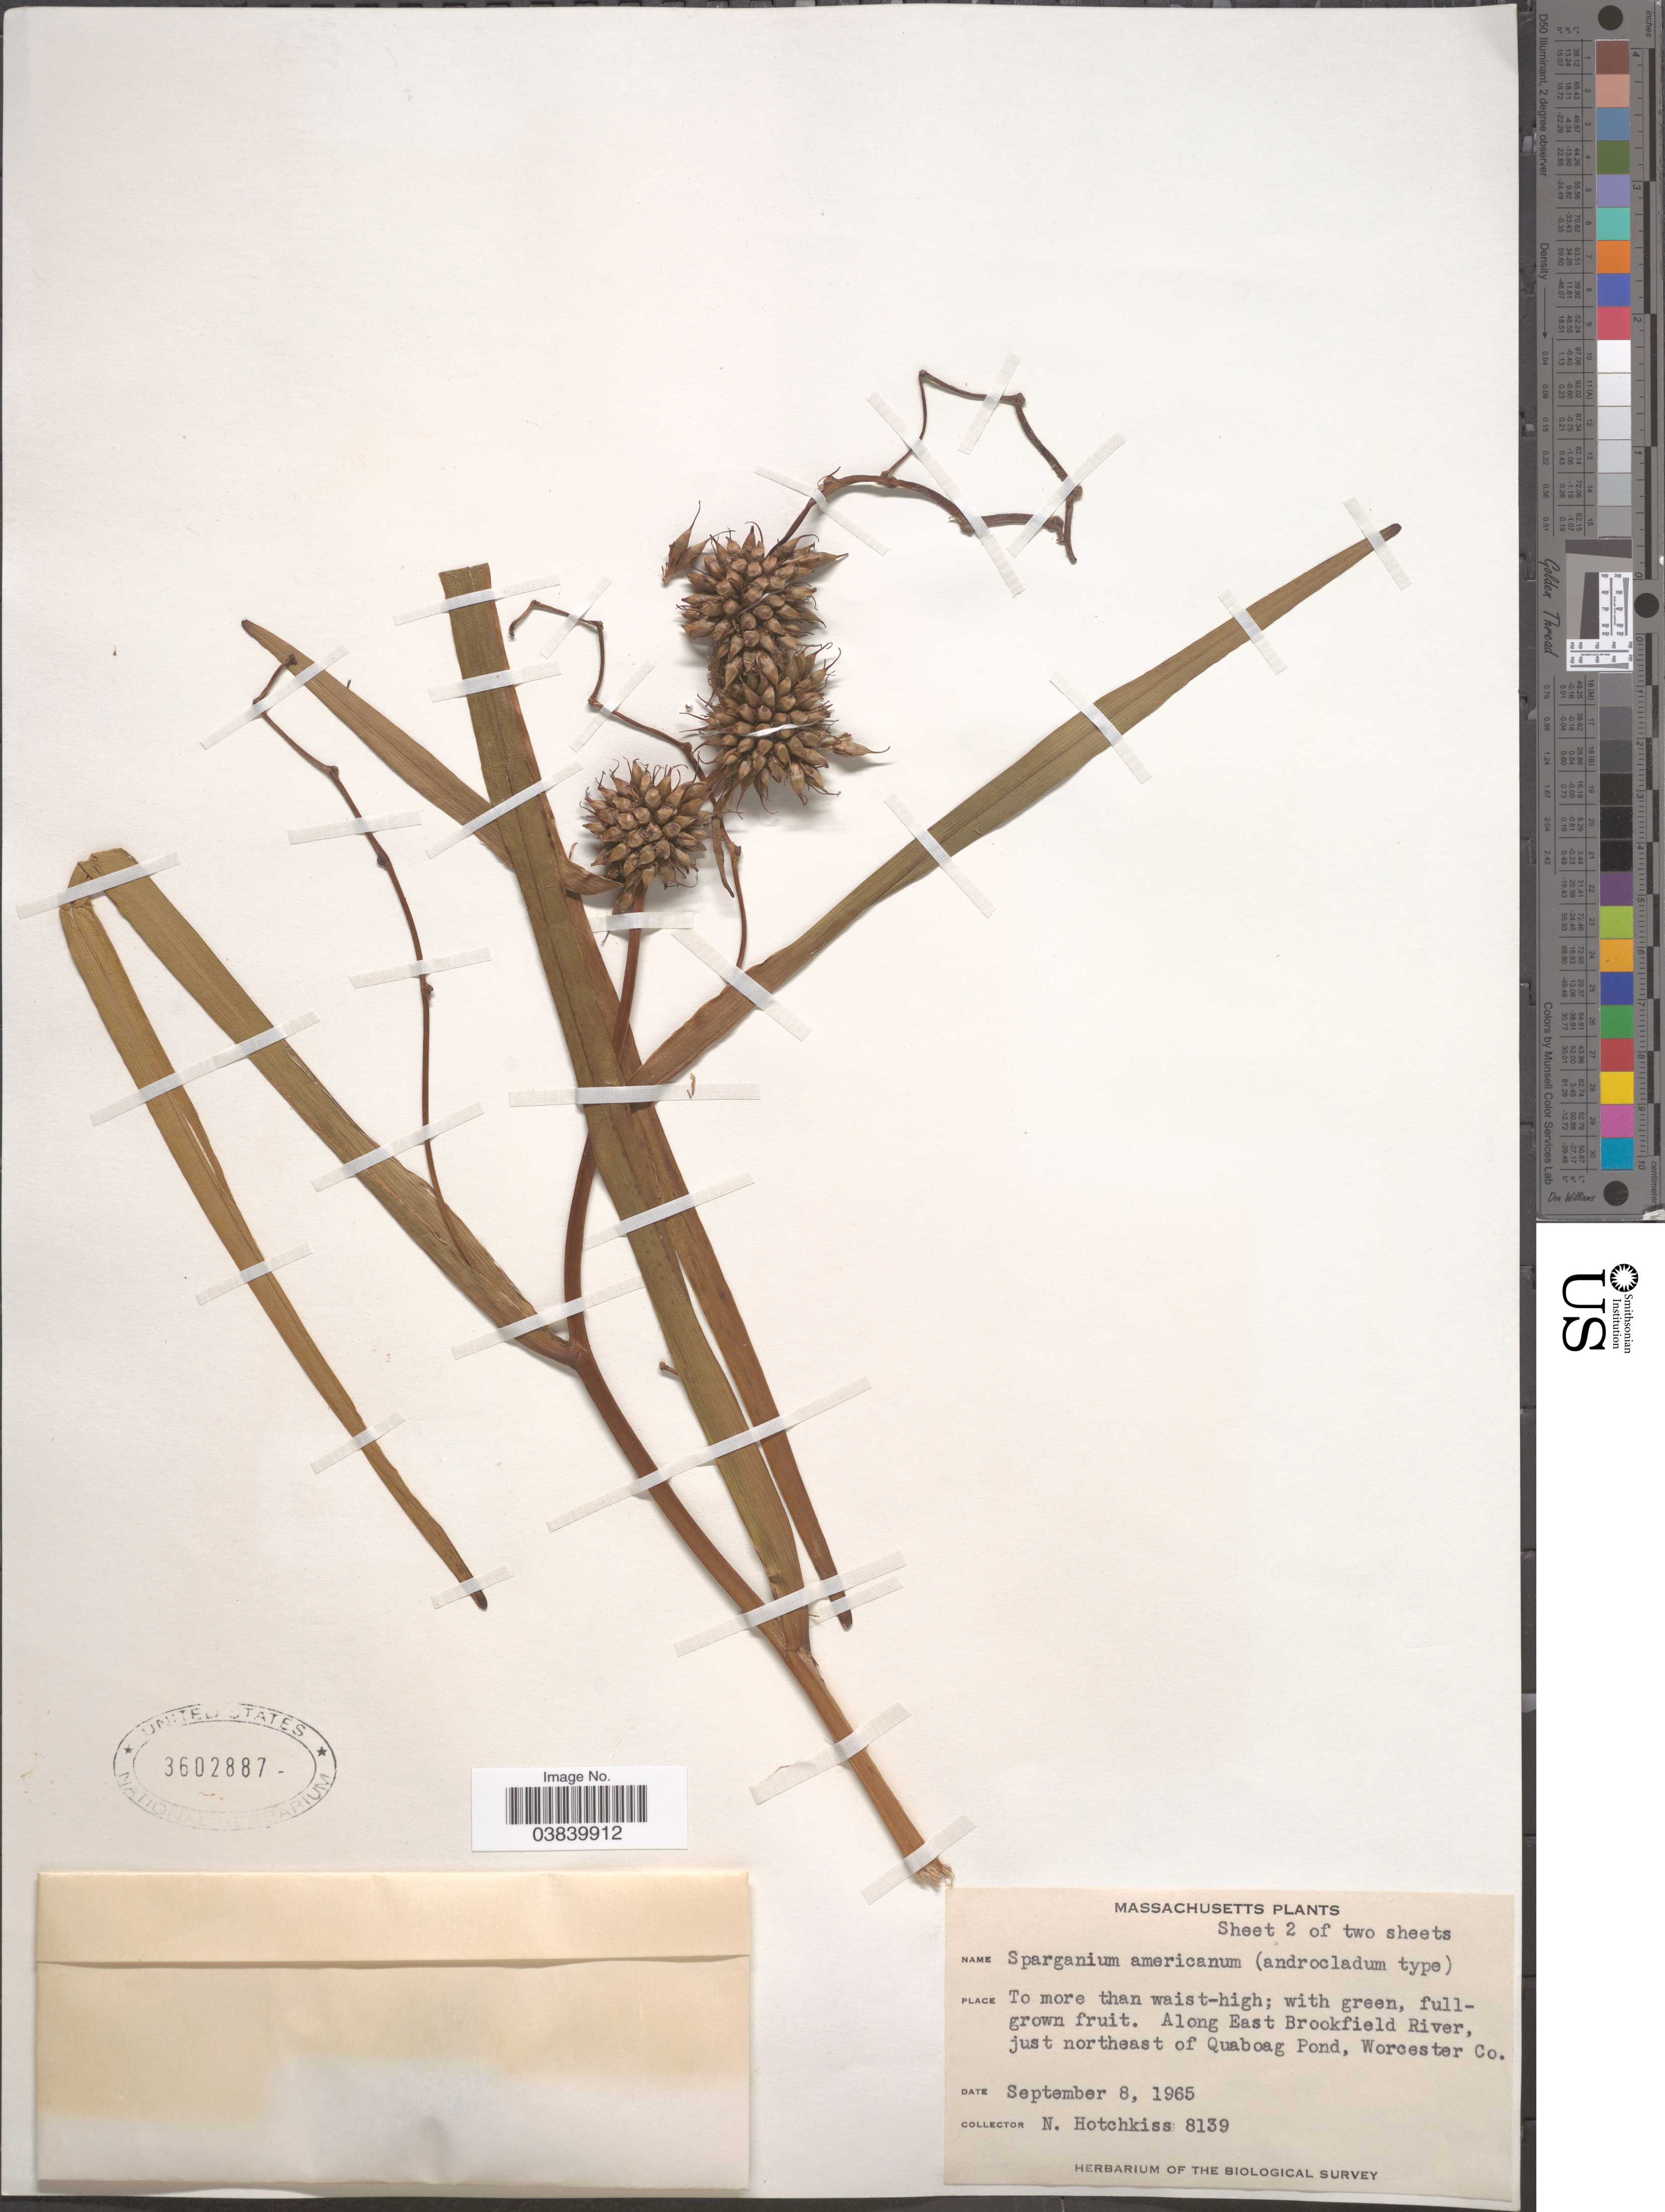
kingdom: Plantae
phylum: Tracheophyta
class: Liliopsida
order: Poales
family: Typhaceae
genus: Sparganium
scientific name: Sparganium androcladum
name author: Morong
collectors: N. Hotchkiss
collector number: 8139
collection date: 1965-09-08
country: United States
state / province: Massachusetts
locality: Along East Brookfield River, just northeast of Quaboag Pond, Worcester Co.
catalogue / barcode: US 3602887